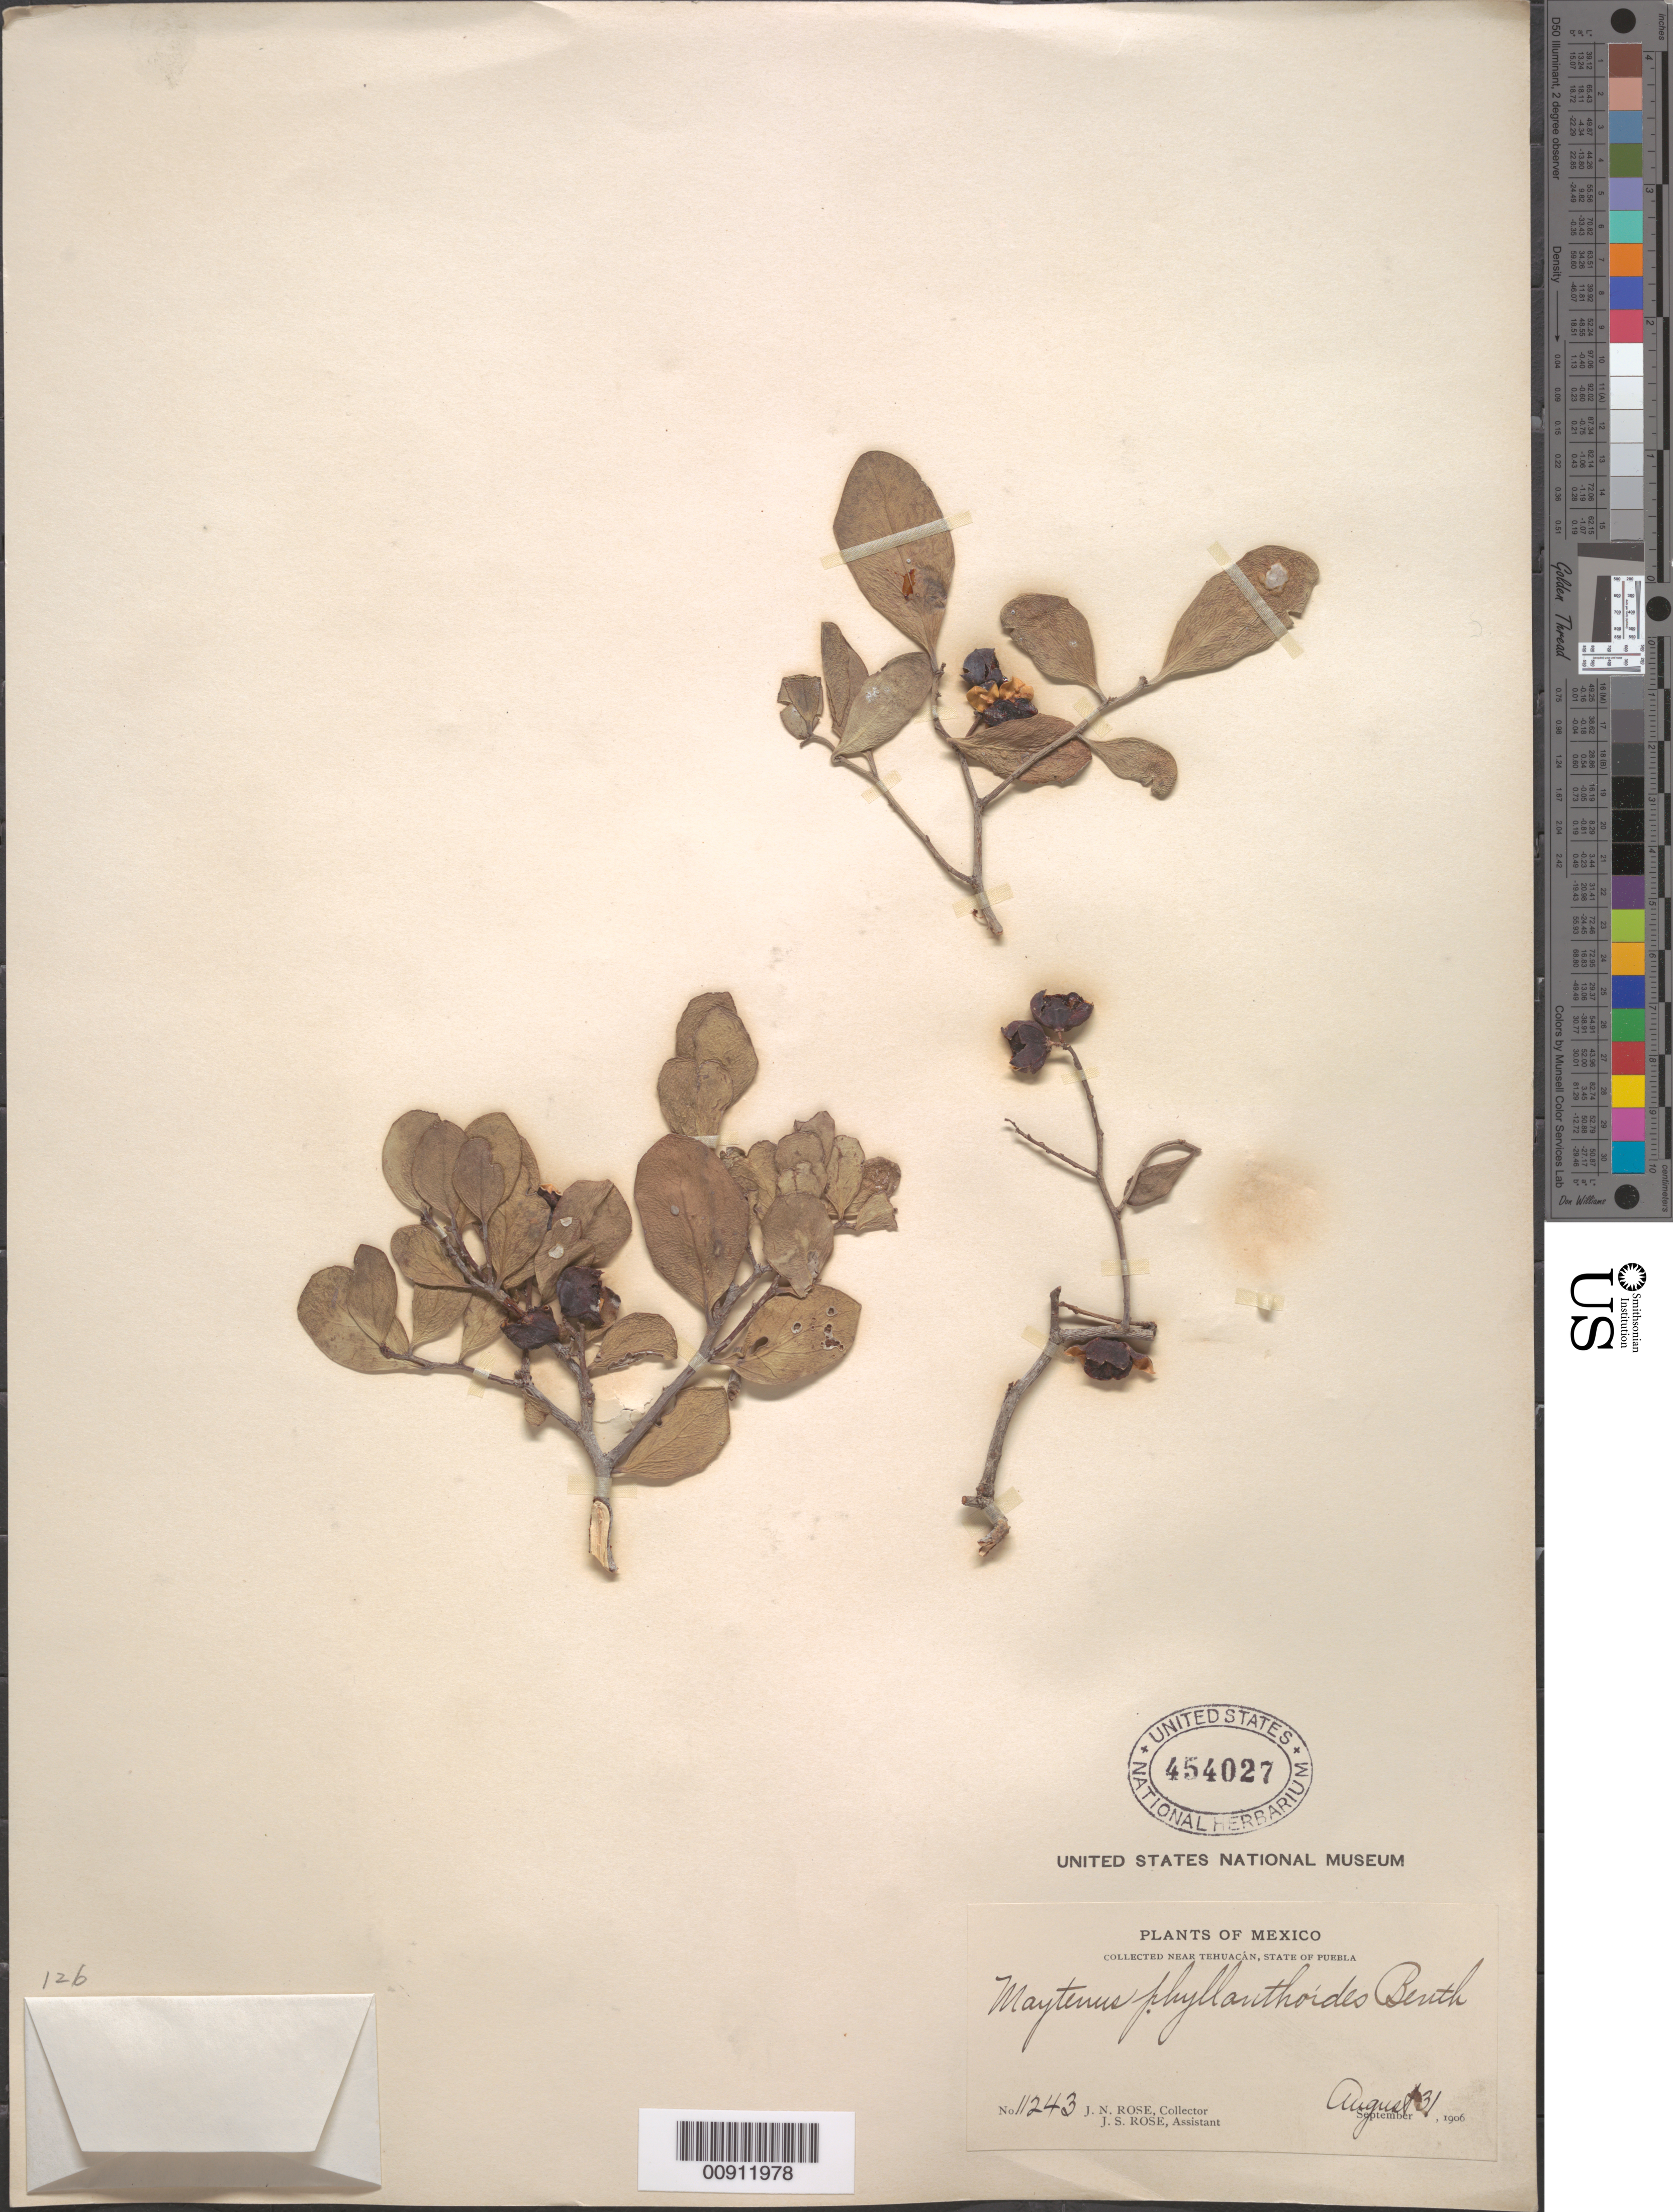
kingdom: Plantae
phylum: Tracheophyta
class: Magnoliopsida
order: Celastrales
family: Celastraceae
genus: Tricerma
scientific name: Tricerma phyllanthoides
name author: (Benth.) Lundell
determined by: Strong, Mark T., (BOT), Smithsonian Institution - National Museum of Natural History (UNITED STATES)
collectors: J. N. Rose & J. S. Rose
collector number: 11243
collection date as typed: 31 Aug 1906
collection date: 1906-08-31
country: Mexico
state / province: Puebla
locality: Near Tehuacán, State of Puebla.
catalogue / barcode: US 454027